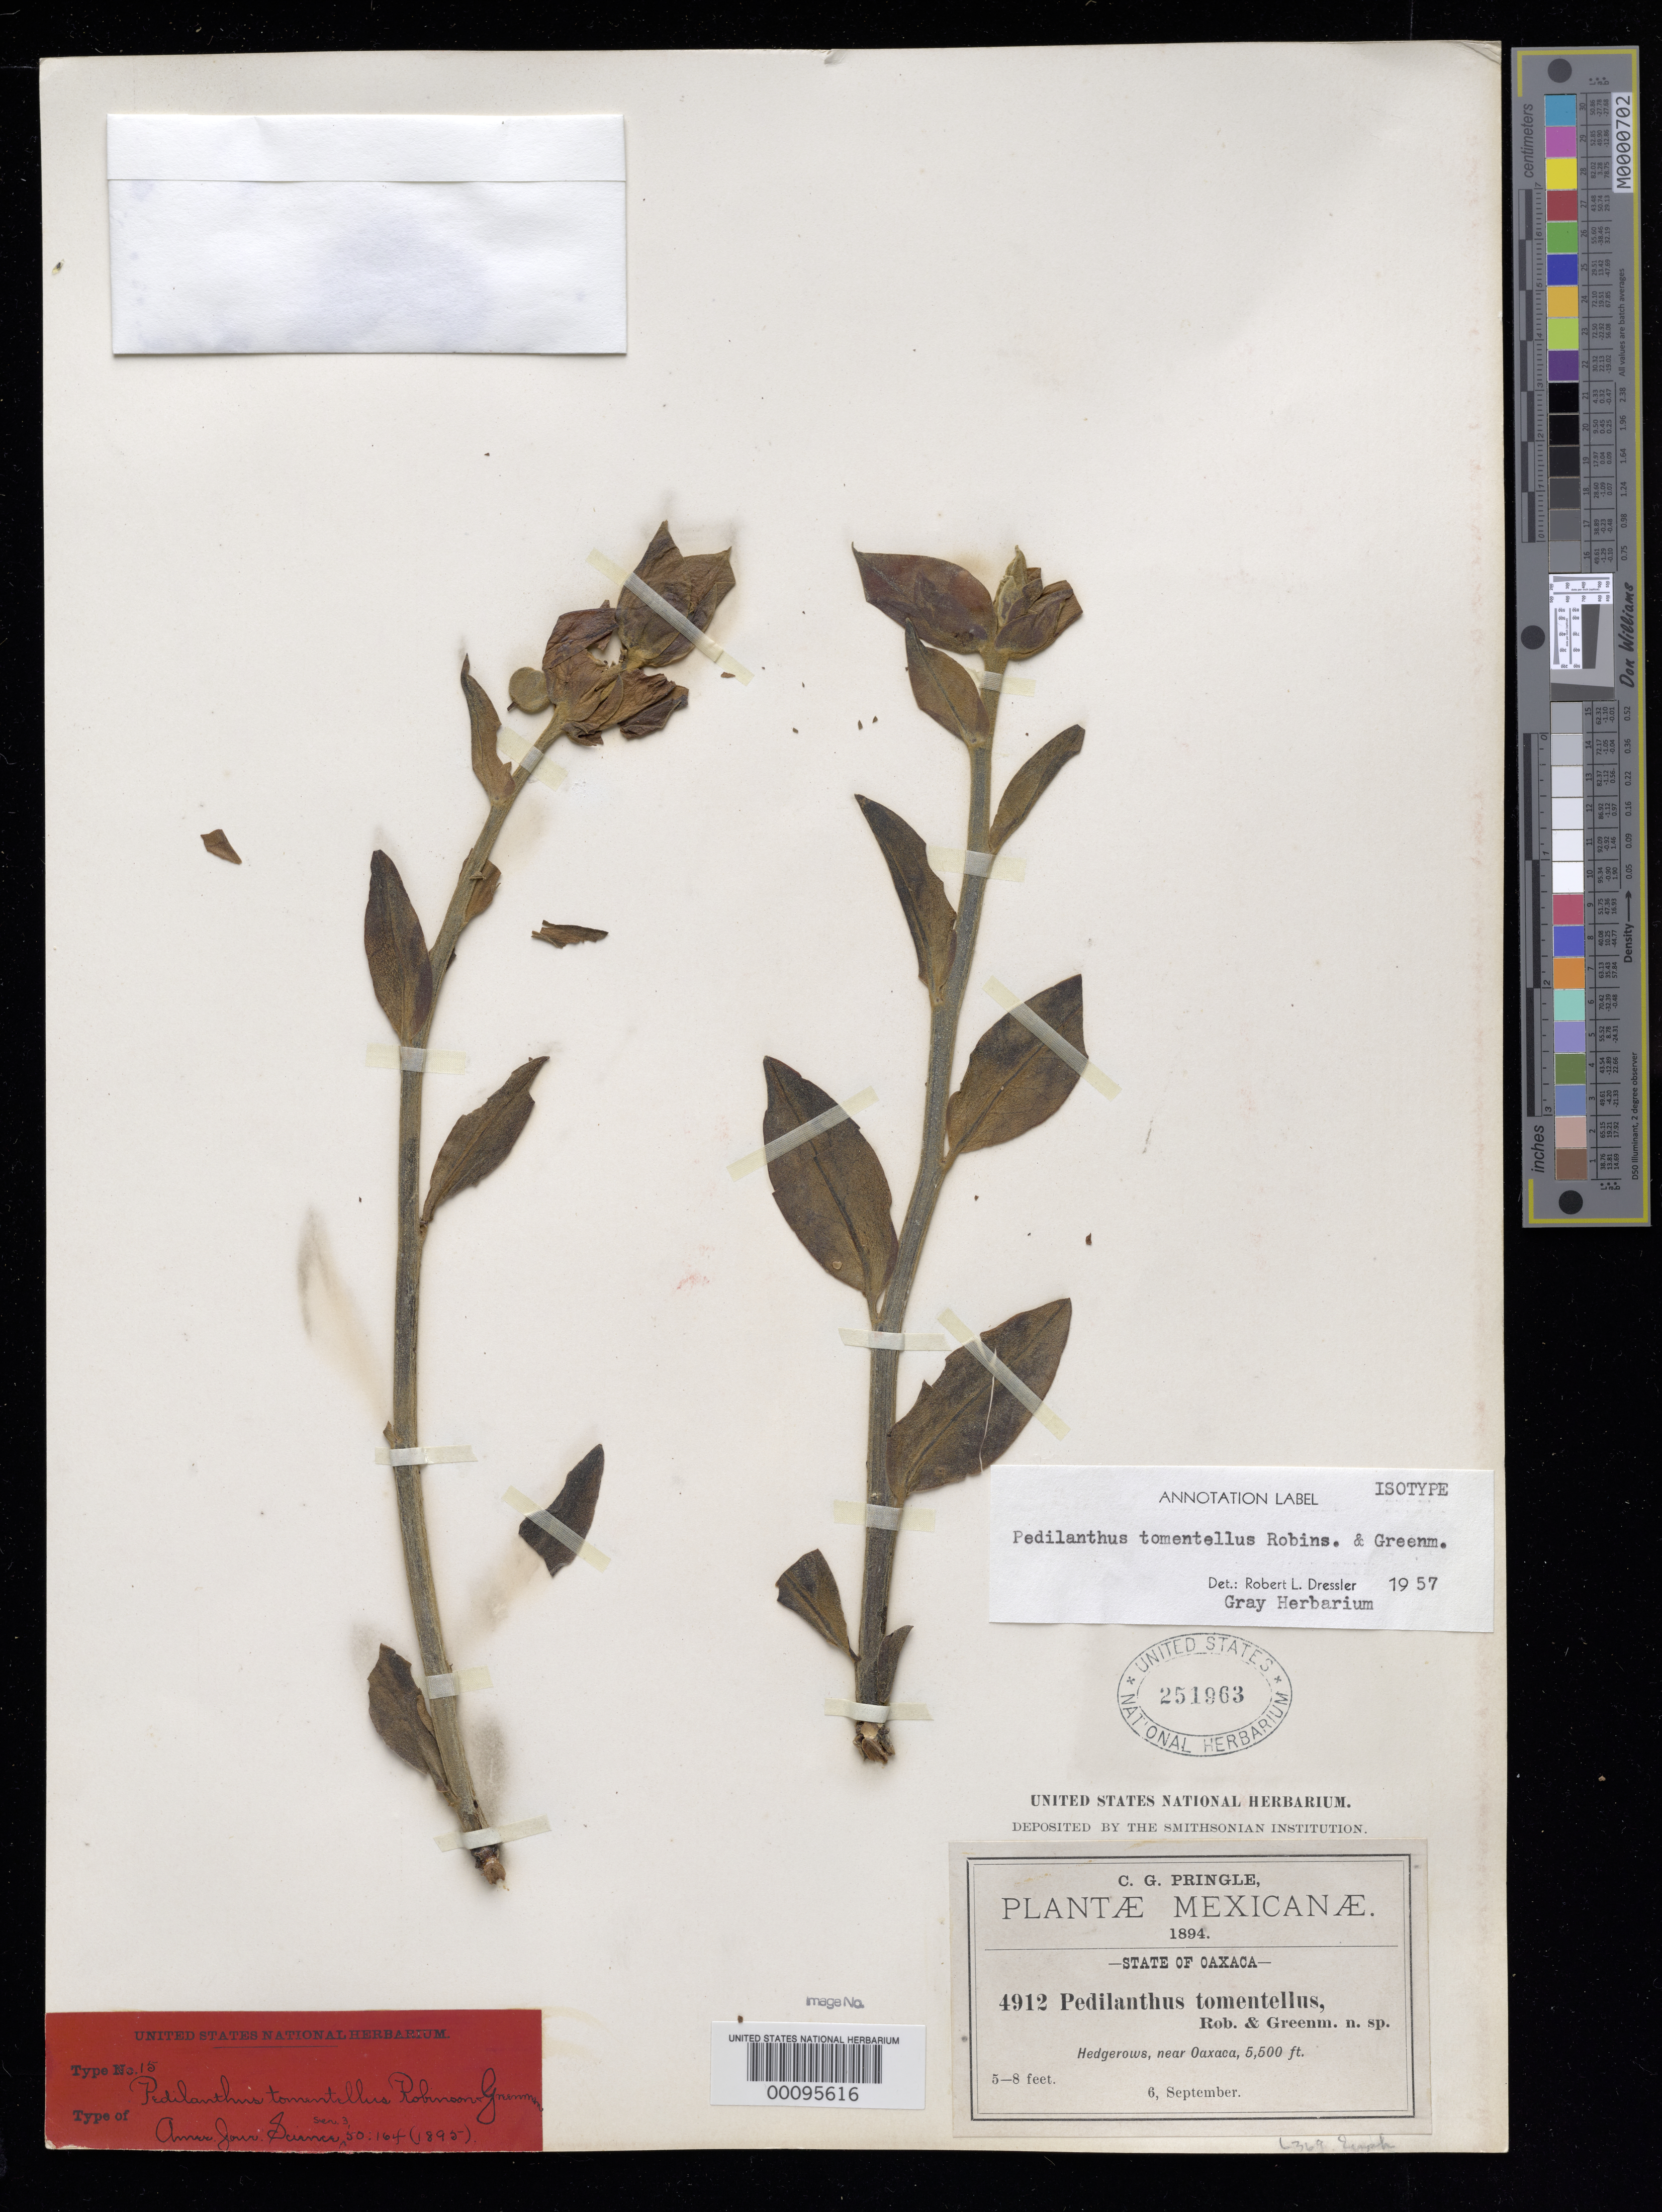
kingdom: Plantae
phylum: Tracheophyta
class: Magnoliopsida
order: Malpighiales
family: Euphorbiaceae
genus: Pedilanthus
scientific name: Pedilanthus tomentellus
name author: B.L. Rob. & Greenm.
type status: Isosyntype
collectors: C. G. Pringle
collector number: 4912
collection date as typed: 06 Sep 1894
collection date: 1894-09-06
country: Mexico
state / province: Oaxaca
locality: State of Oaxaca. Near Oaxaca.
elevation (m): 1676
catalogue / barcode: US 251963